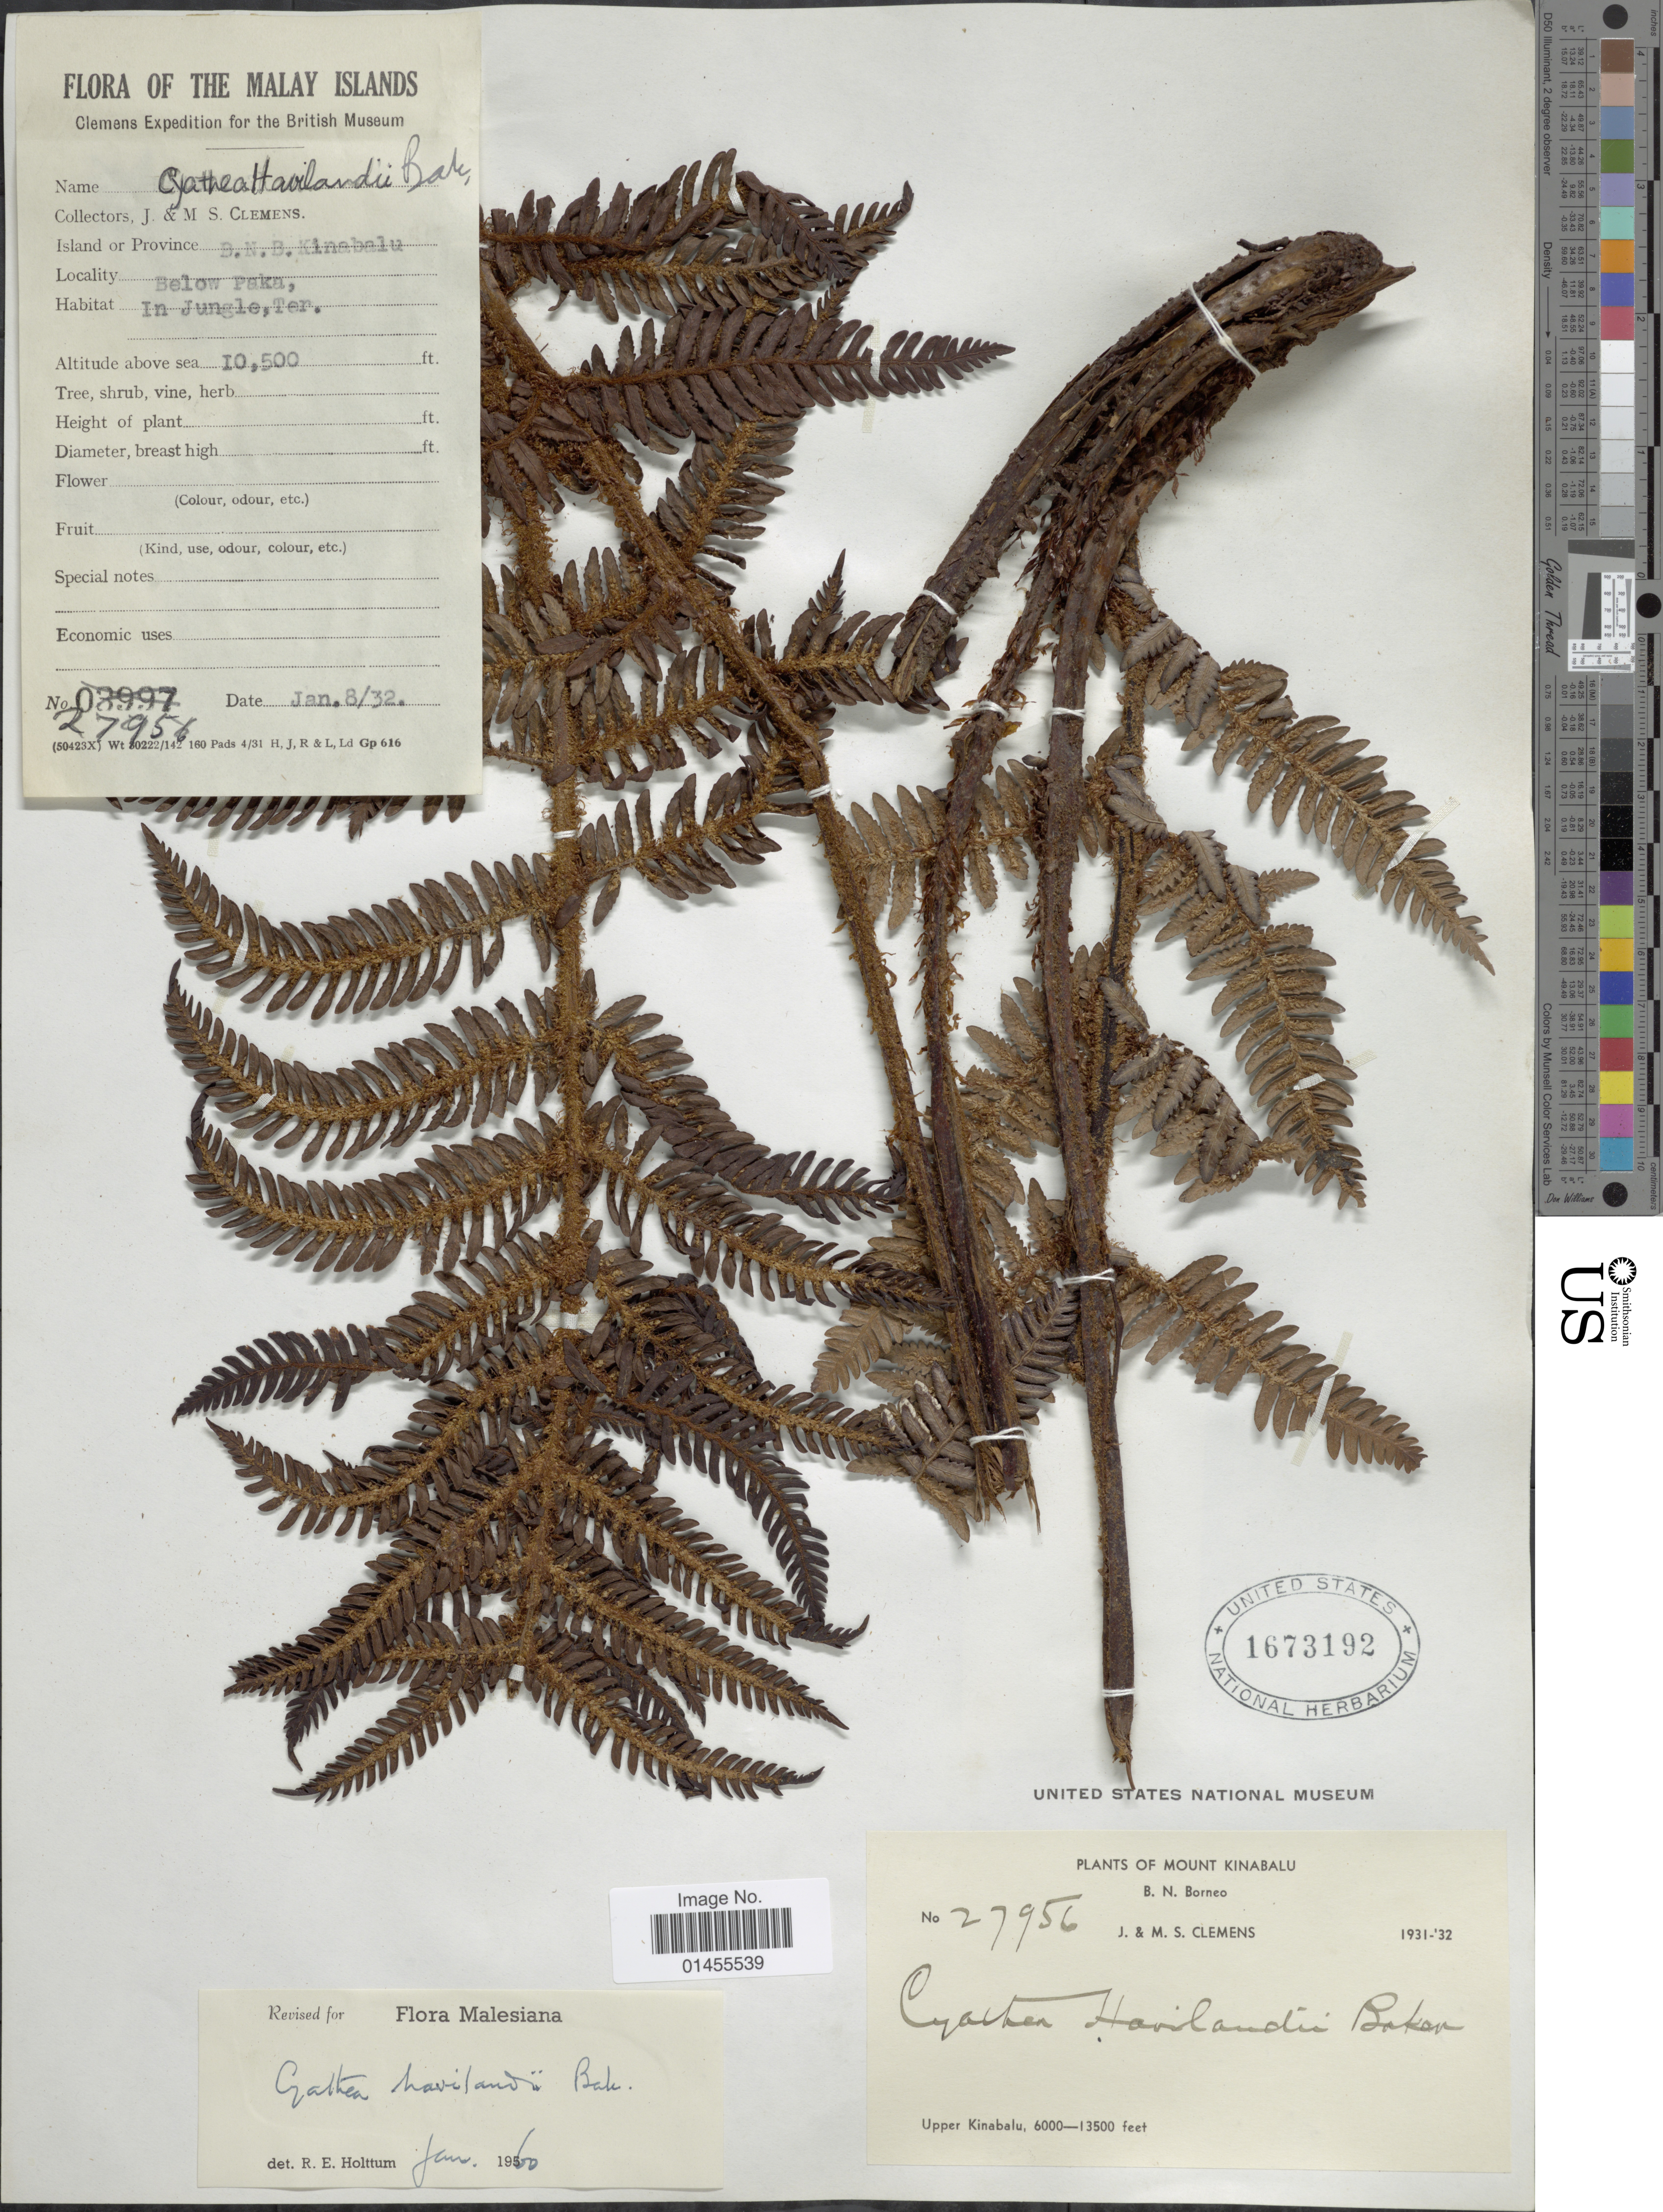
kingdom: Plantae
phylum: Tracheophyta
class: Polypodiopsida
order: Cyatheales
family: Cyatheaceae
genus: Alsophila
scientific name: Alsophila havilandii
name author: (Baker) R.M. Tryon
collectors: J. Clemens & M. S. Clemens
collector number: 27956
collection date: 1931/1932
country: Malaysia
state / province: Sabah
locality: Mount Kinabalu, B.N. Borneo. Upper Kinabalu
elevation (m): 1829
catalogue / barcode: US 1673192